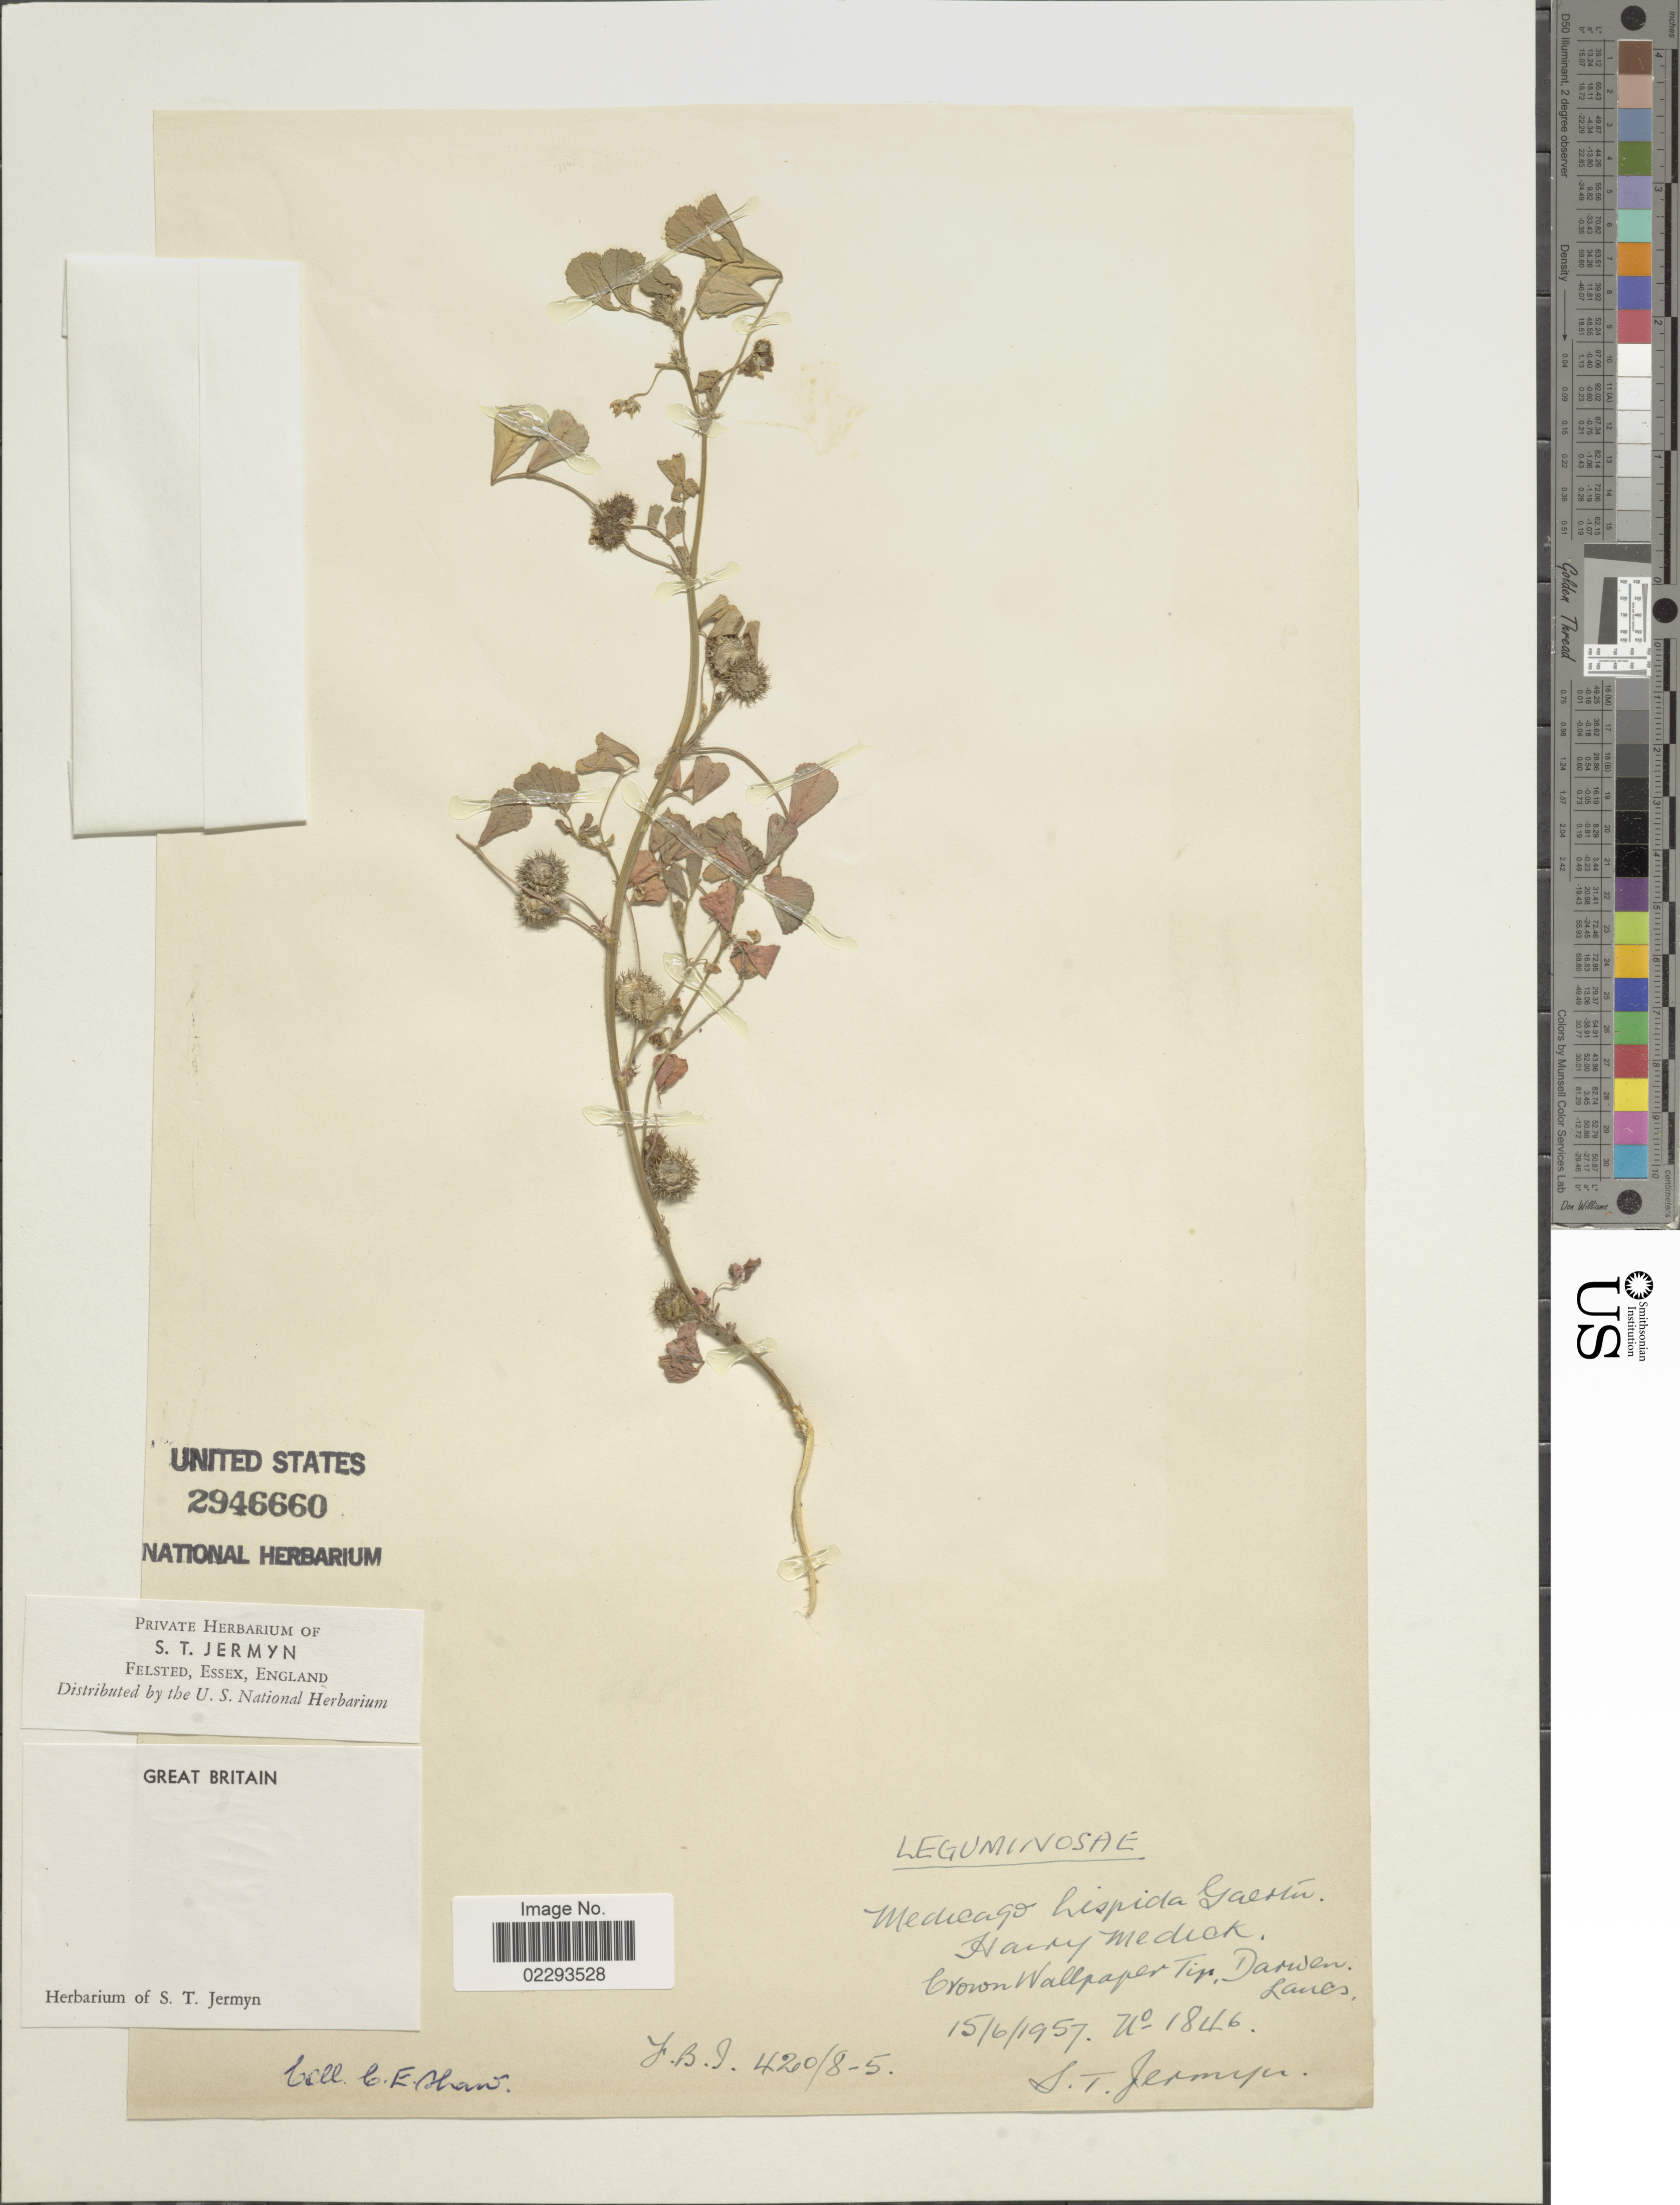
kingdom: Plantae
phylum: Tracheophyta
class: Magnoliopsida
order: Fabales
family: Fabaceae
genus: Medicago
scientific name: Medicago hispida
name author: Gaertn.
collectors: S. Jermyn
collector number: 1846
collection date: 1957-06-16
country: United Kingdom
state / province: England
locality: Great Britain, Crown Wallpaper Tip, Darwen, Lanes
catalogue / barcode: US 2946660